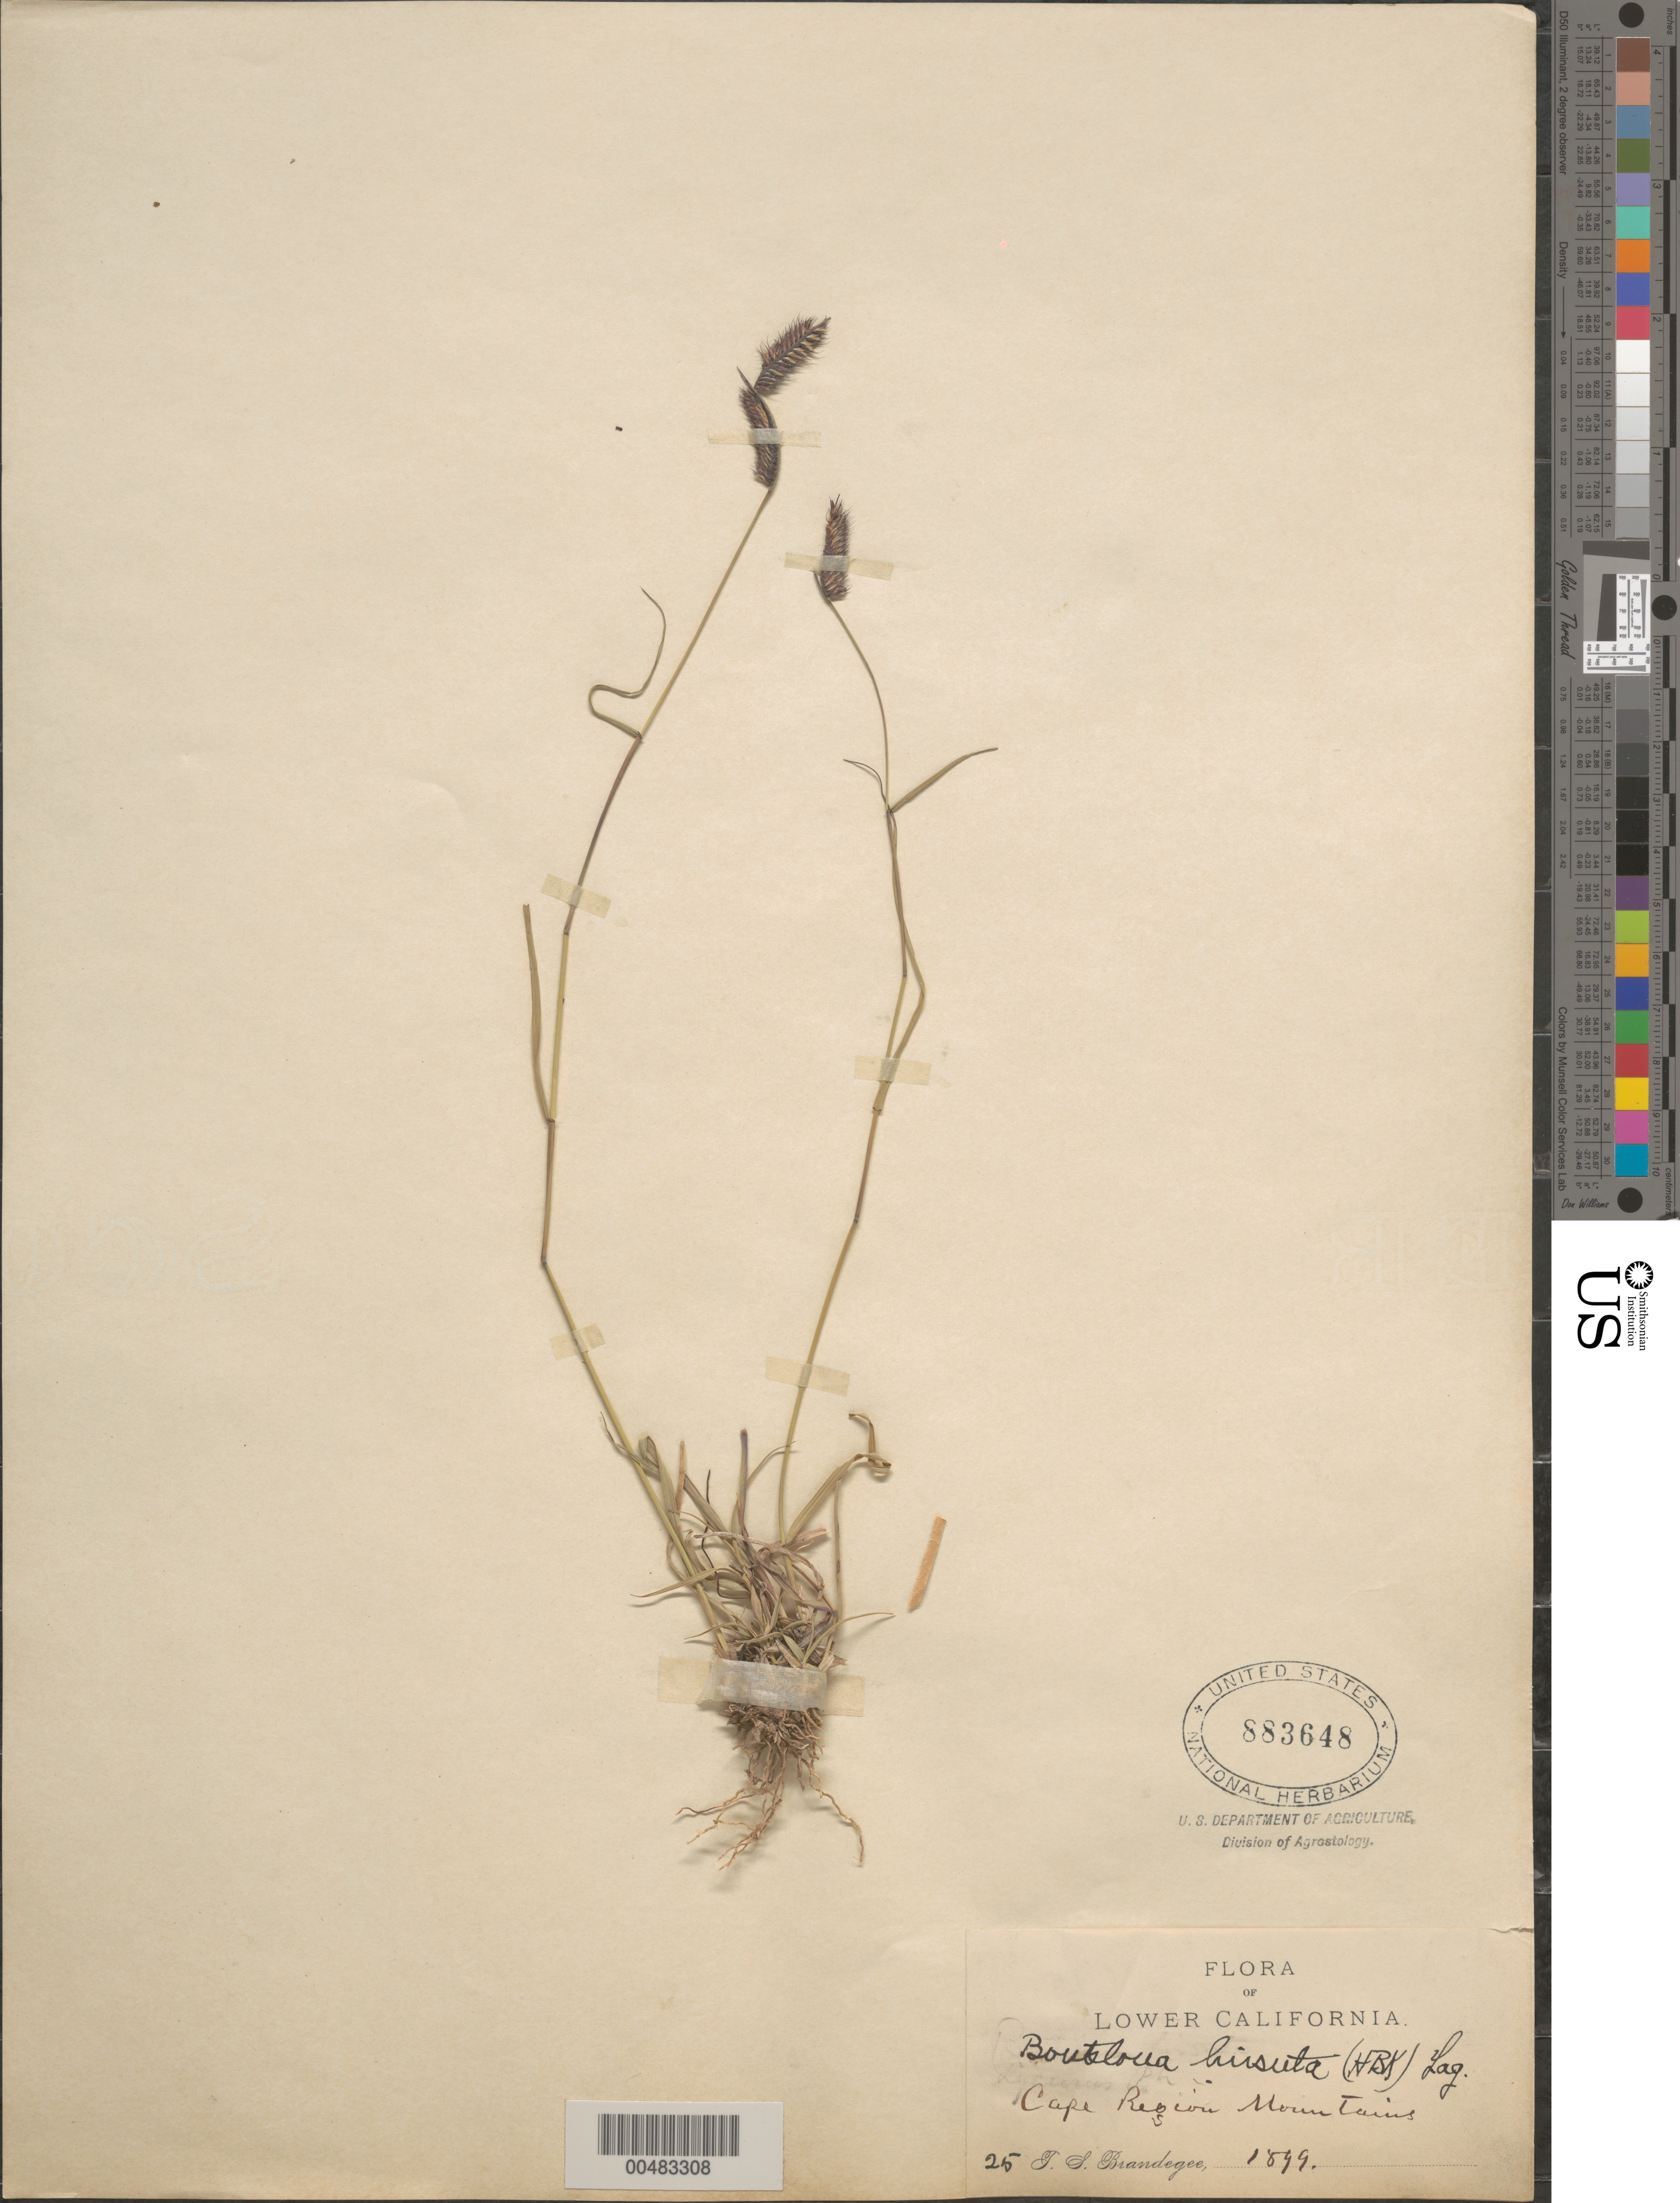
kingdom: Plantae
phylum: Tracheophyta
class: Liliopsida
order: Poales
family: Poaceae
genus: Bouteloua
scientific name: Bouteloua hirsuta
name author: Lag.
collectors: T. S. Brandegee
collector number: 25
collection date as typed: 1899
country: Mexico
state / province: Baja California Sur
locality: Cape Region Mountains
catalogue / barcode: US 883648